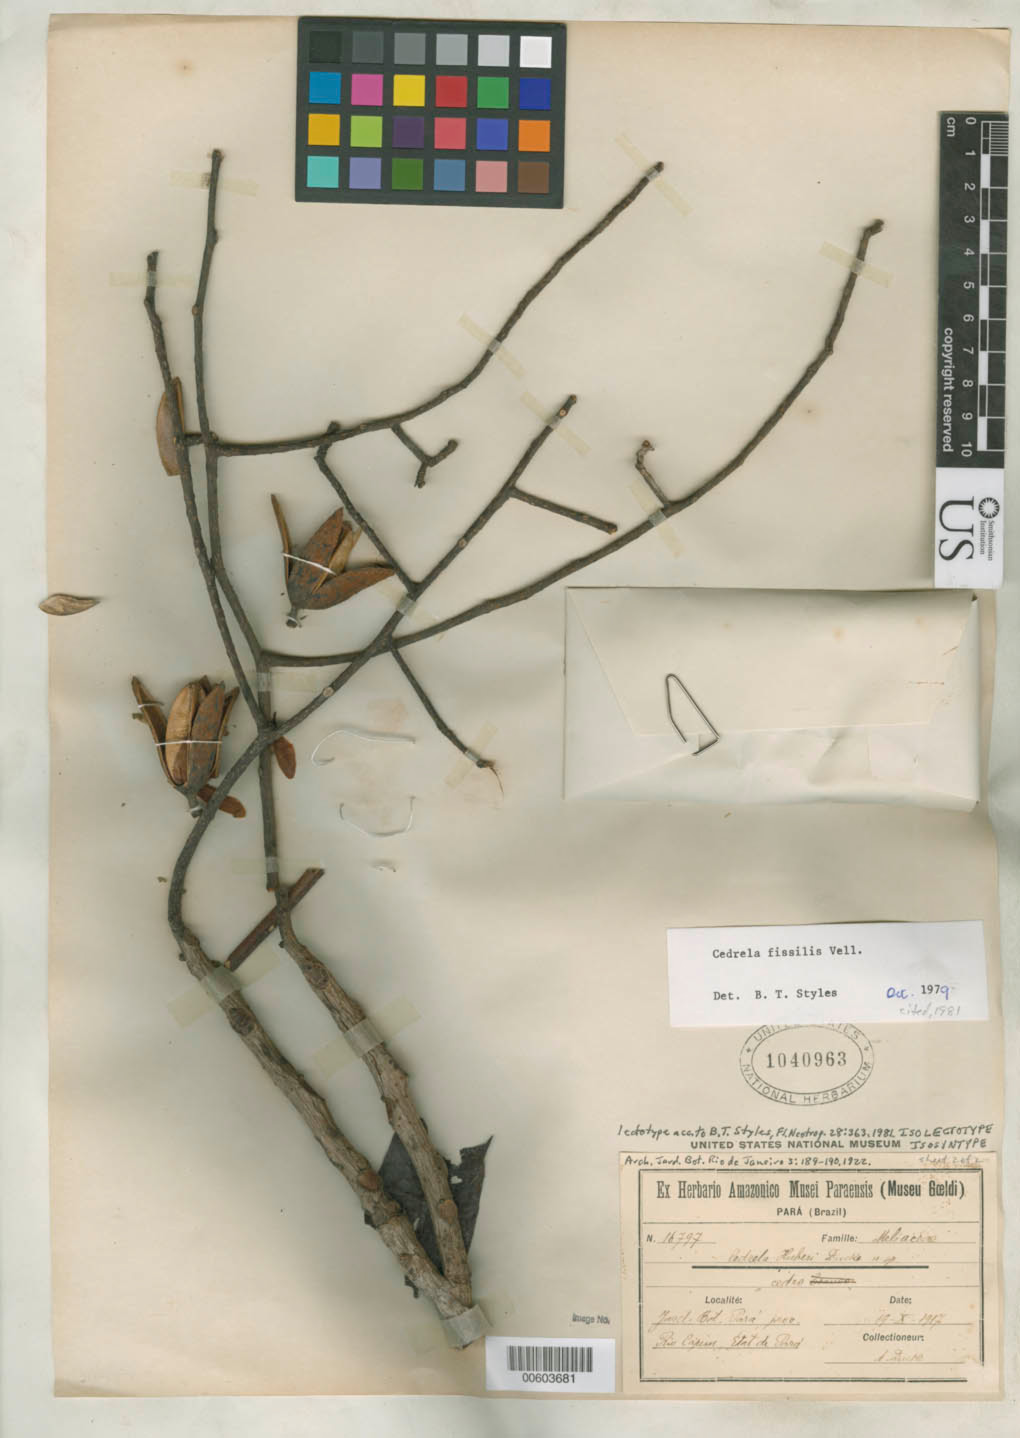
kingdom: Plantae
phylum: Tracheophyta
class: Magnoliopsida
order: Sapindales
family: Meliaceae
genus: Cedrela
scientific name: Cedrela huberi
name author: Ducke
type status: Syntype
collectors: A. Ducke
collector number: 16797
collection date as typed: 19 Oct 1917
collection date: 1917-10-19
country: Brazil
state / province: Pará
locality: Jard Bot. Para Prov., Rio Capim.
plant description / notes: Erroneously annotated (S.F. Smith script, undated) as "isolectotype" but protologue cites 2 collections for Ducke 16797 (fl. March, fr. Nov.); Styles selected the flowering collection (albeit without citing collection date) as the lectotype; this specimen is fruiting and collected in October. [Note also that this is dubiously a syntype as specimen bears collection date of "19-X-1917" which is not cited in the protologue.]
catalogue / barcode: US 1040963